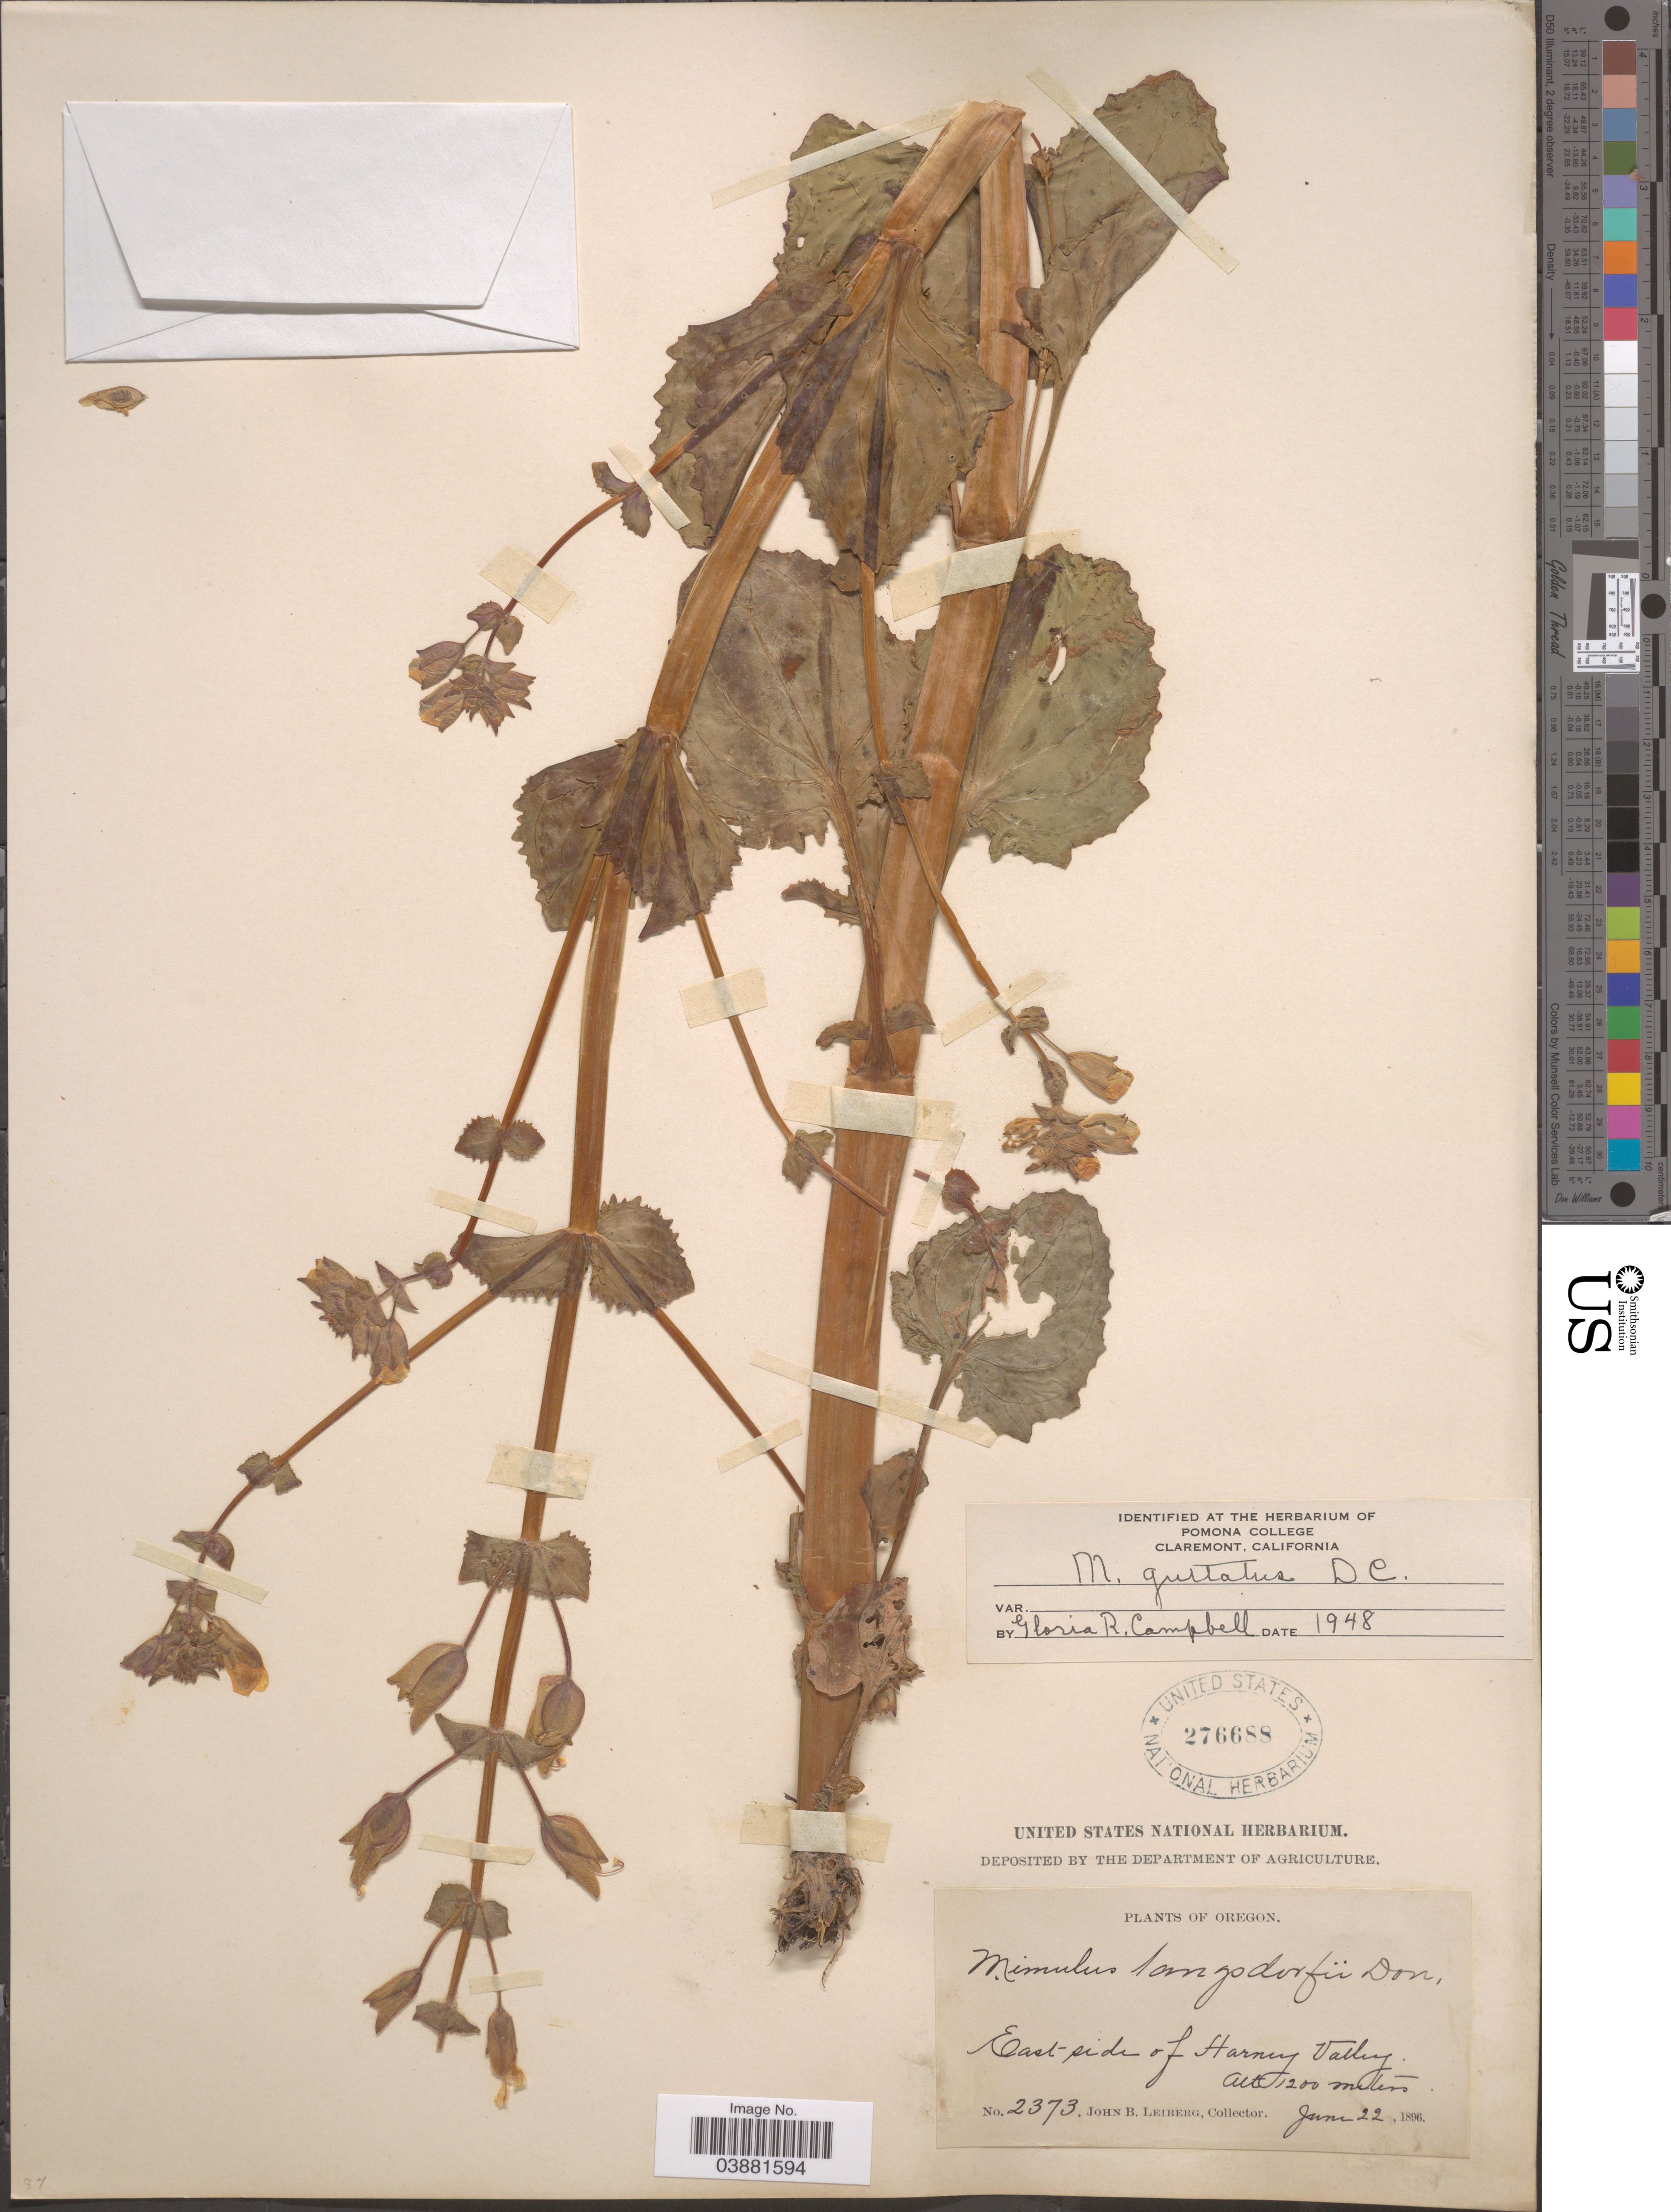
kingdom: Plantae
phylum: Tracheophyta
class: Magnoliopsida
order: Lamiales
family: Phrymaceae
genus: Mimulus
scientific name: Mimulus guttatus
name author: DC.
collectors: J. B. Leiberg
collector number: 2373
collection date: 1896-06-22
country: United States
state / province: Oregon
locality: East side of Harney Valley.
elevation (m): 1200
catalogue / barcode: US 276688